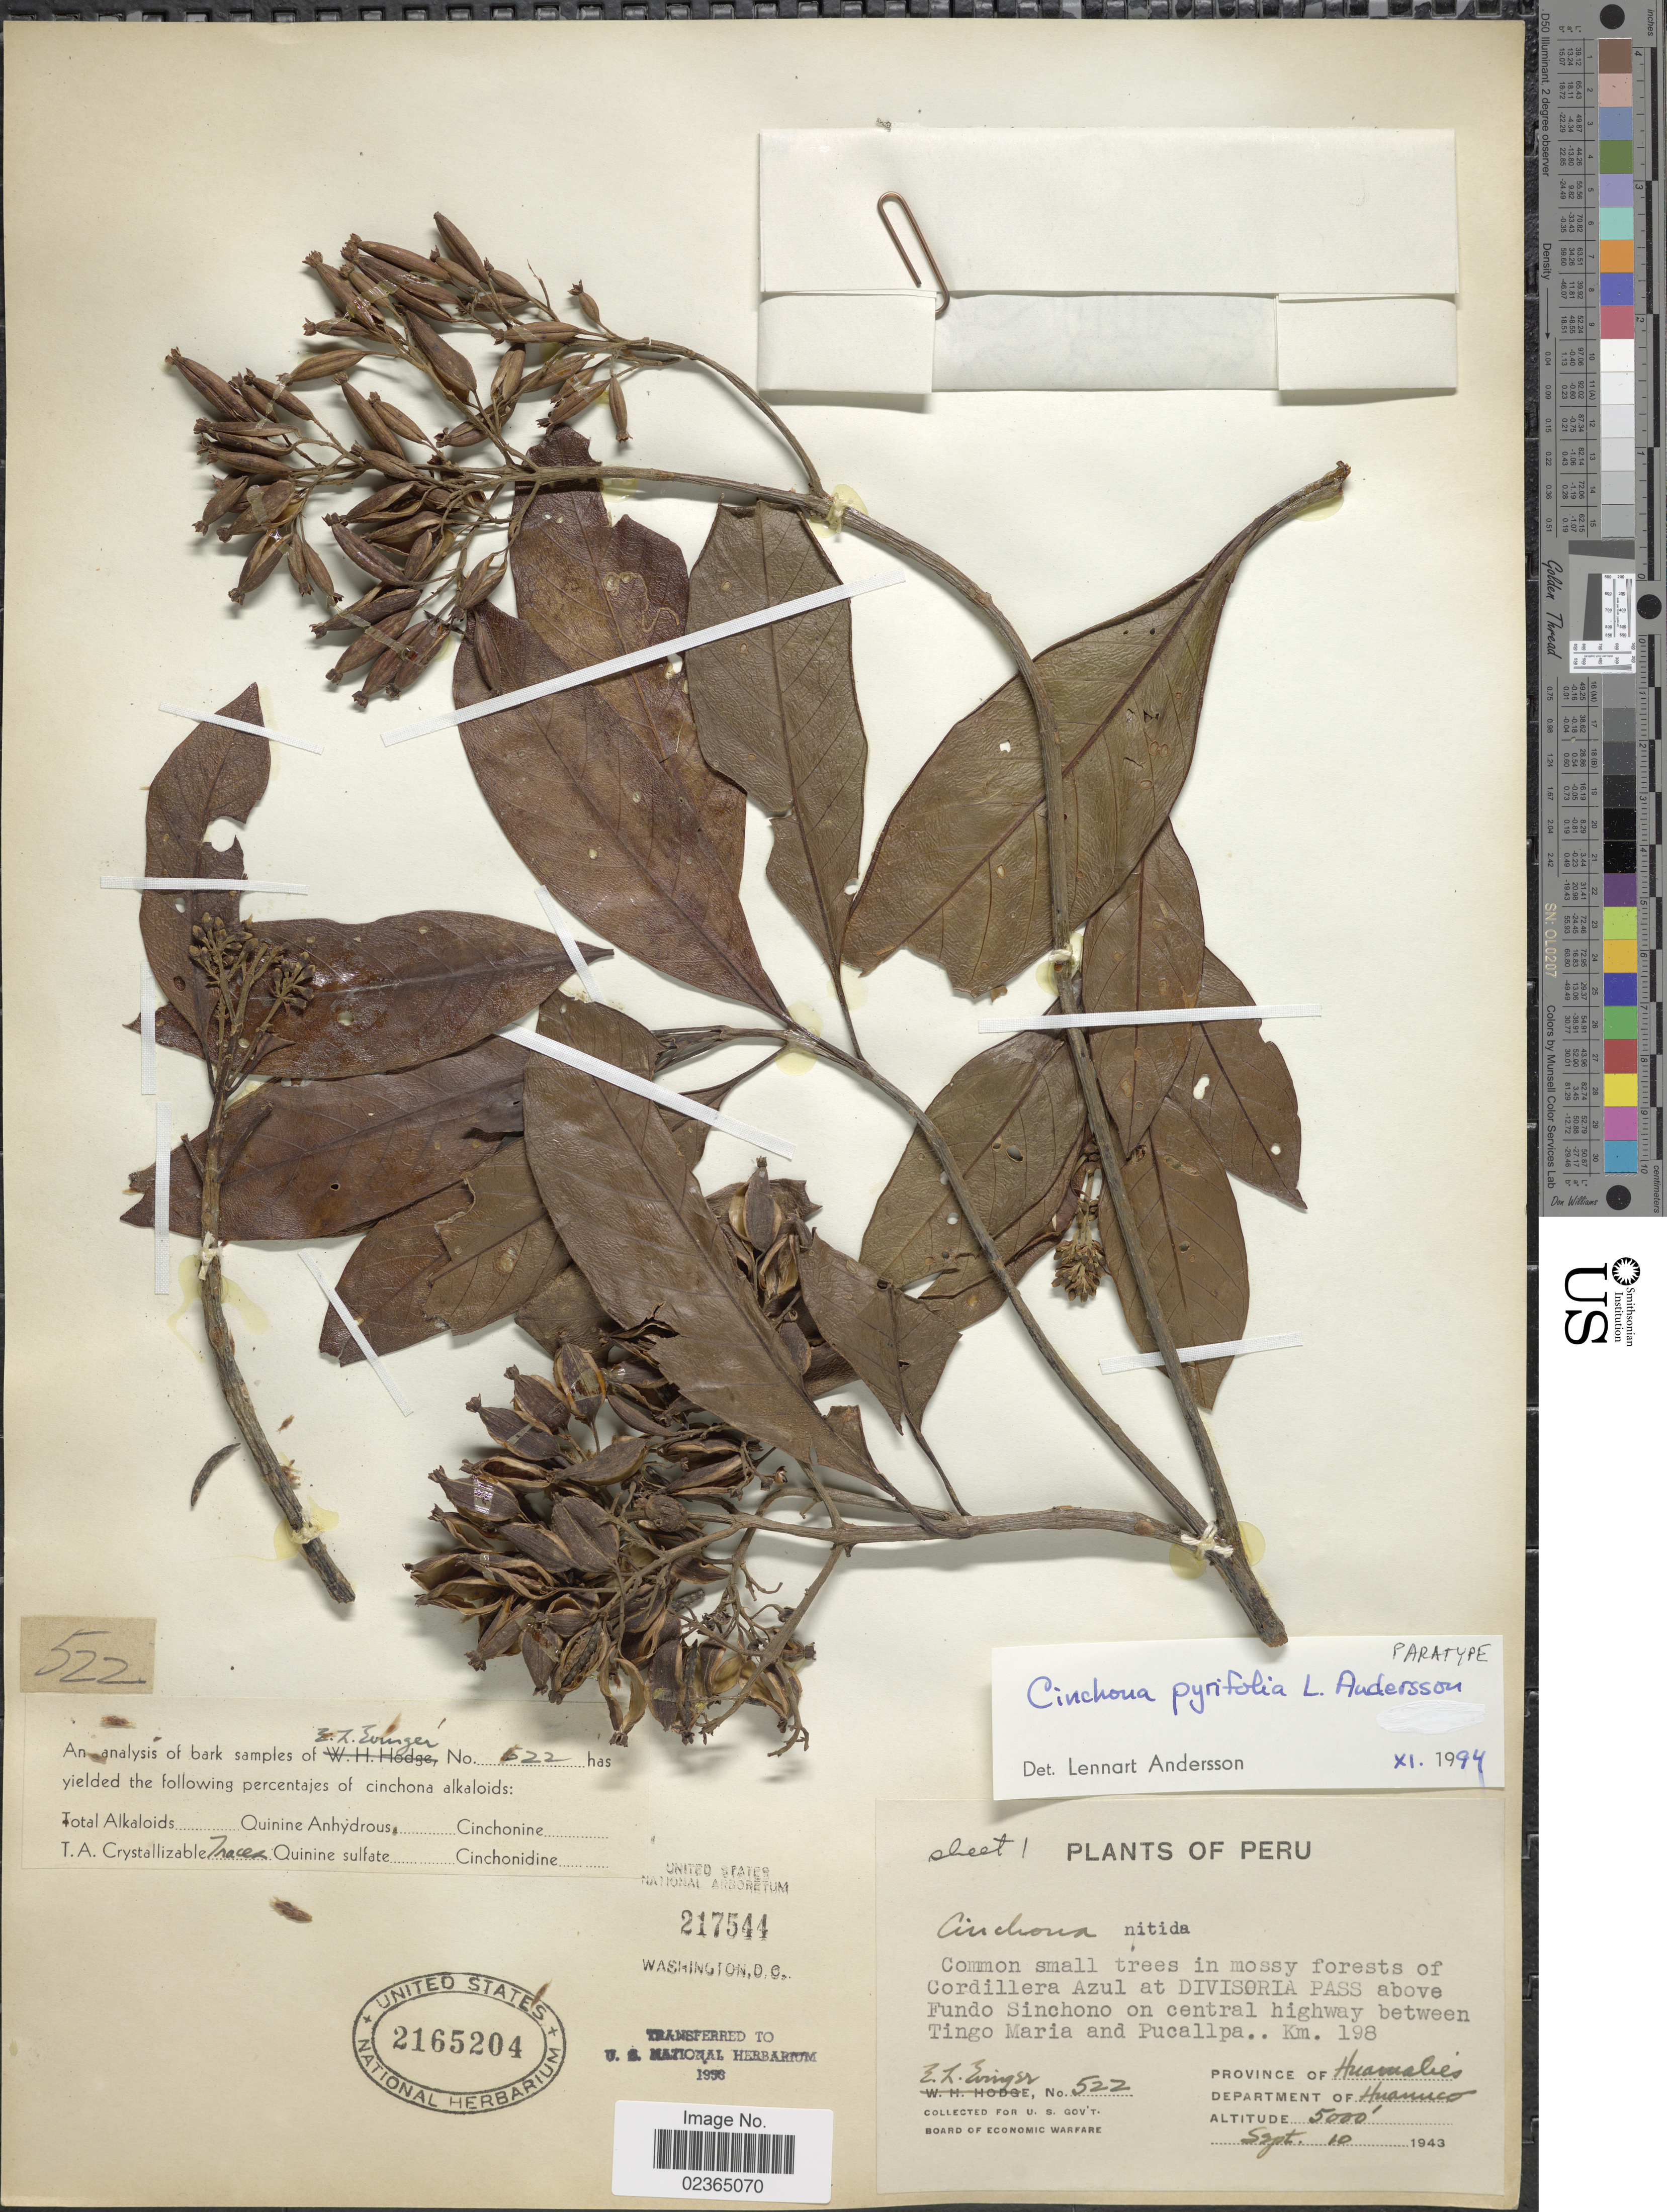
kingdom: Plantae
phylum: Tracheophyta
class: Magnoliopsida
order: Gentianales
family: Rubiaceae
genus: Cinchona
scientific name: Cinchona pyrifolia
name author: L. Andersson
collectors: E. Evinger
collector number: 522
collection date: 1943-09-10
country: Peru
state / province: Huánuco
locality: Province of Huamalies. Cordillera Azul at Divisoria Pass above Fundo Sinchono on central highway between Tingo Maria and Pucallpa. . Km 198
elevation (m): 1524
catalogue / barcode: US 2165204